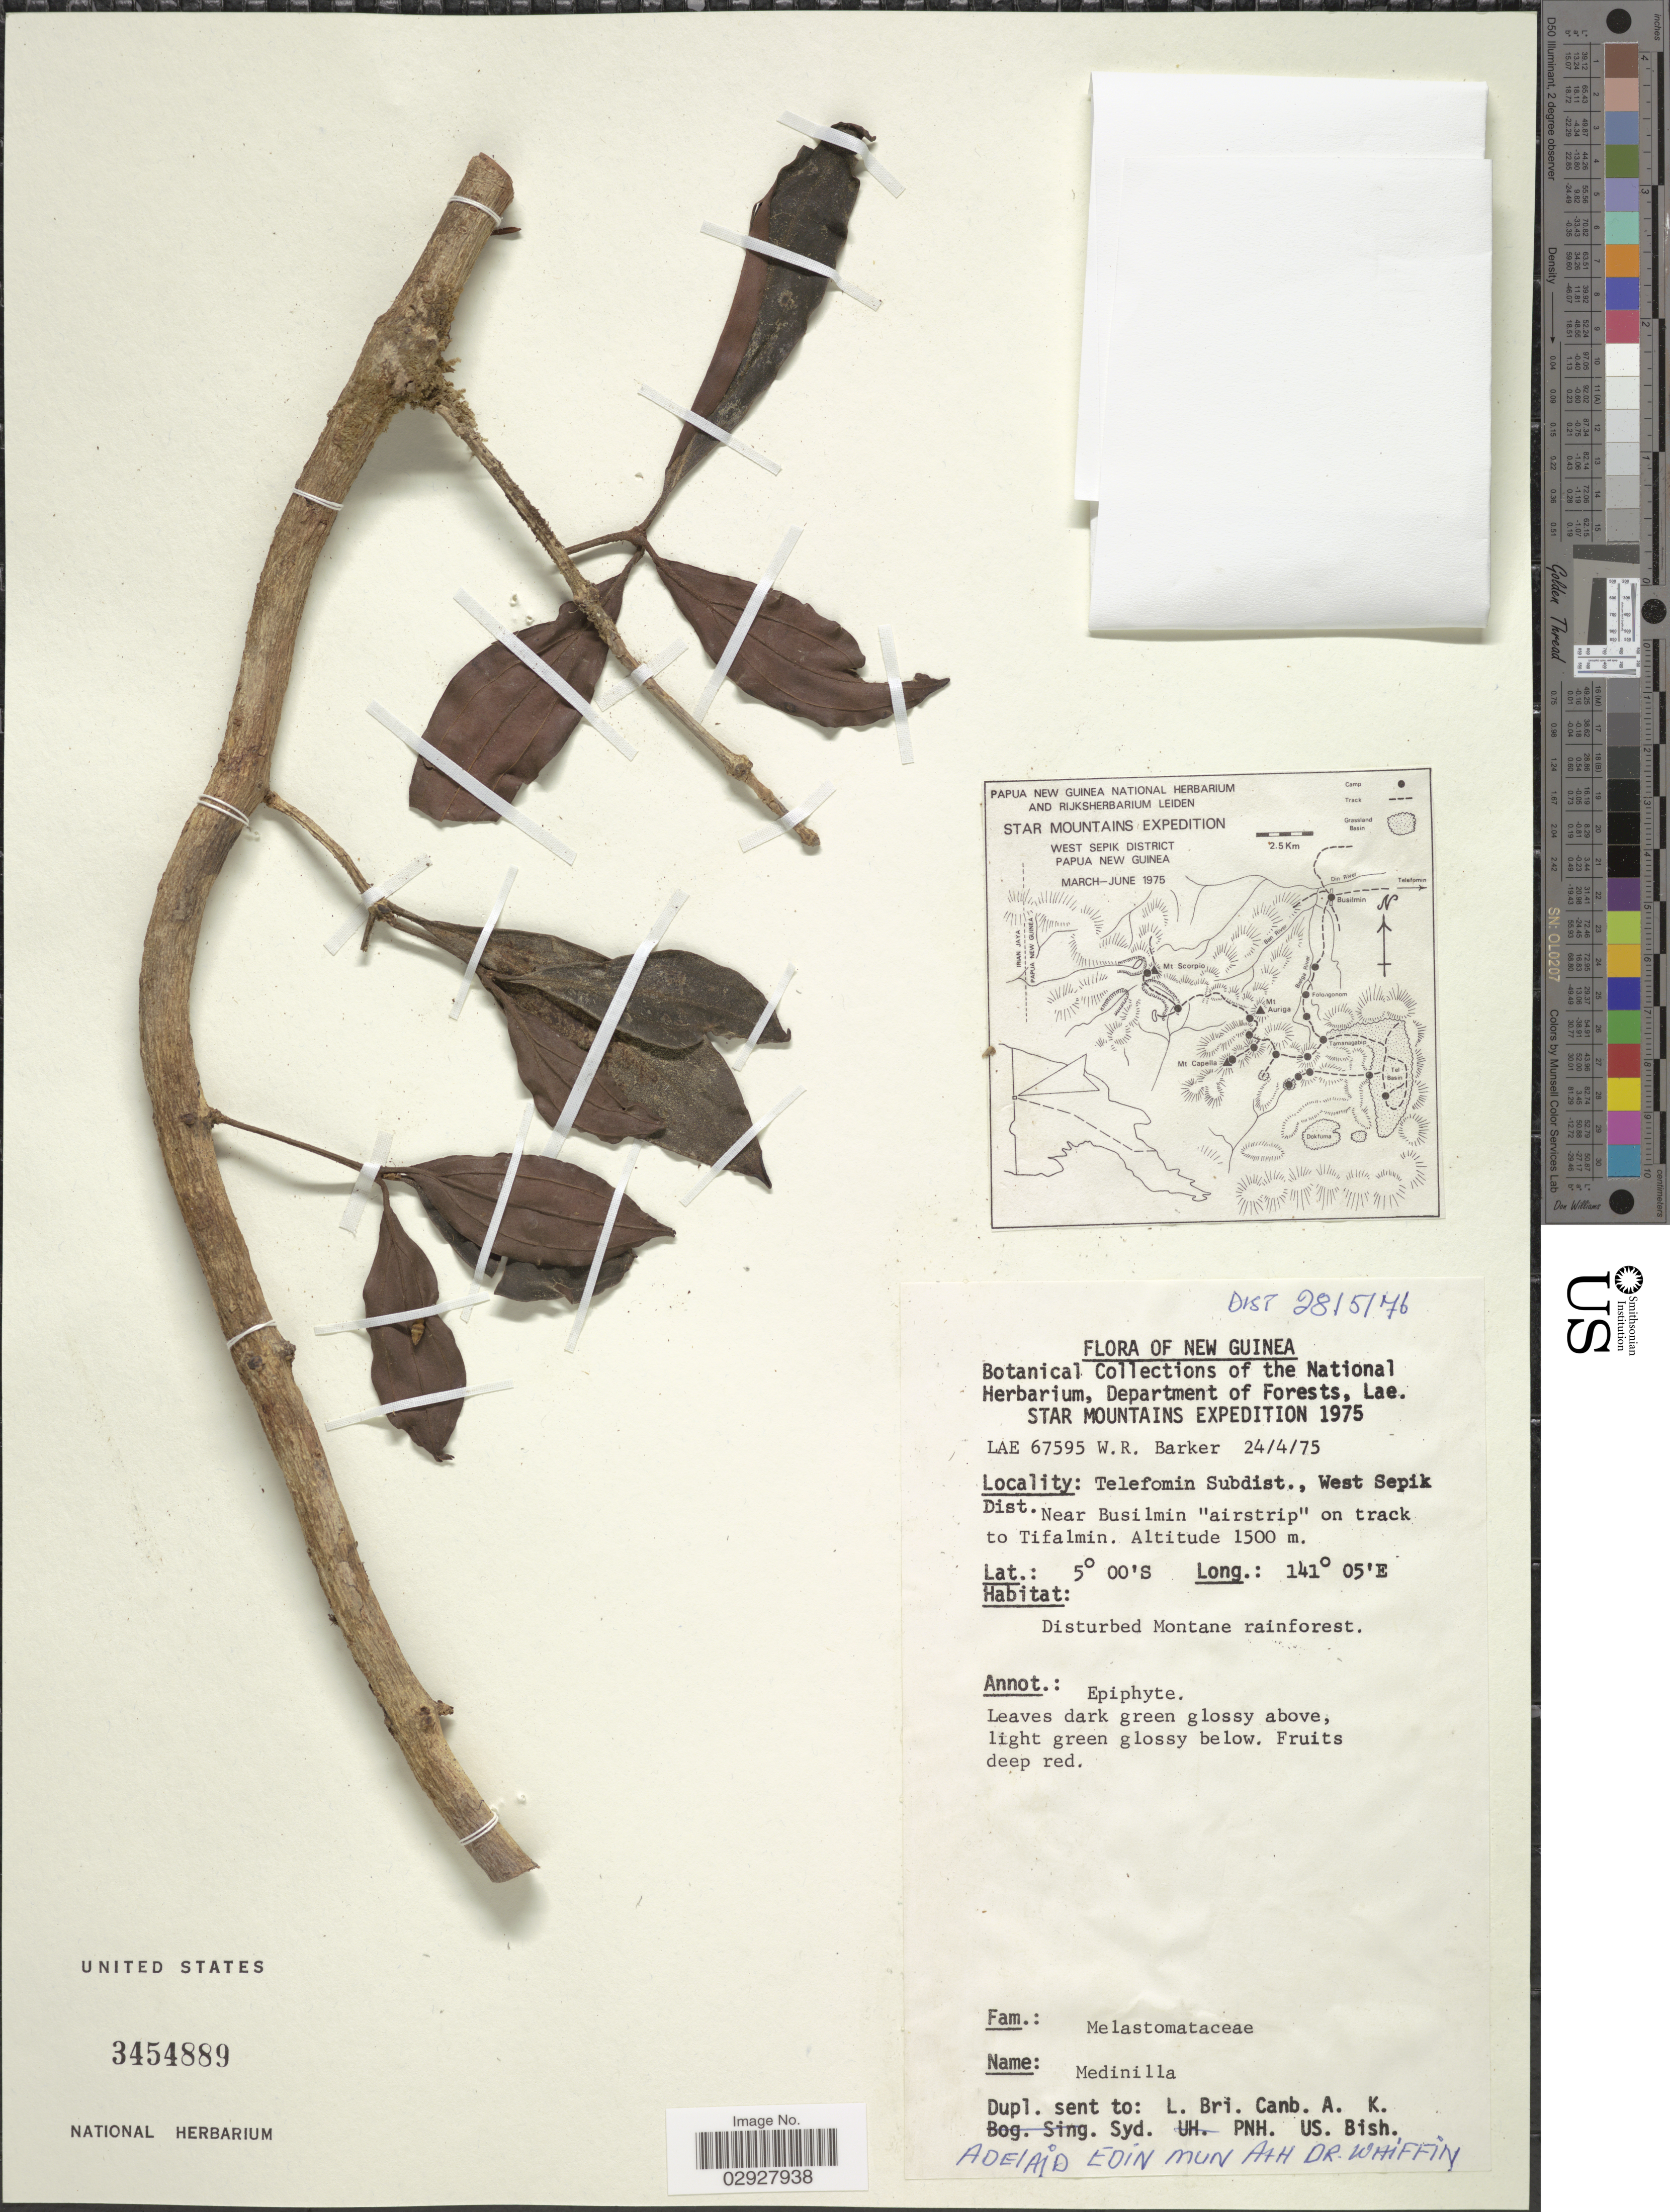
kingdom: Plantae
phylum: Tracheophyta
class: Magnoliopsida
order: Myrtales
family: Melastomataceae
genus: Medinilla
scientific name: Medinilla sp.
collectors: W. R. Barker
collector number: LAE 67595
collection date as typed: Transcribed d/m/y: 24/4/75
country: Papua New Guinea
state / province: Sandaun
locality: Telefonim Subdist., West Sepik Dist., Near Busilmin "airstrip" on track to Tifalmin, New Guinea. Star Mountains.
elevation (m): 1500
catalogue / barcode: US 3454889